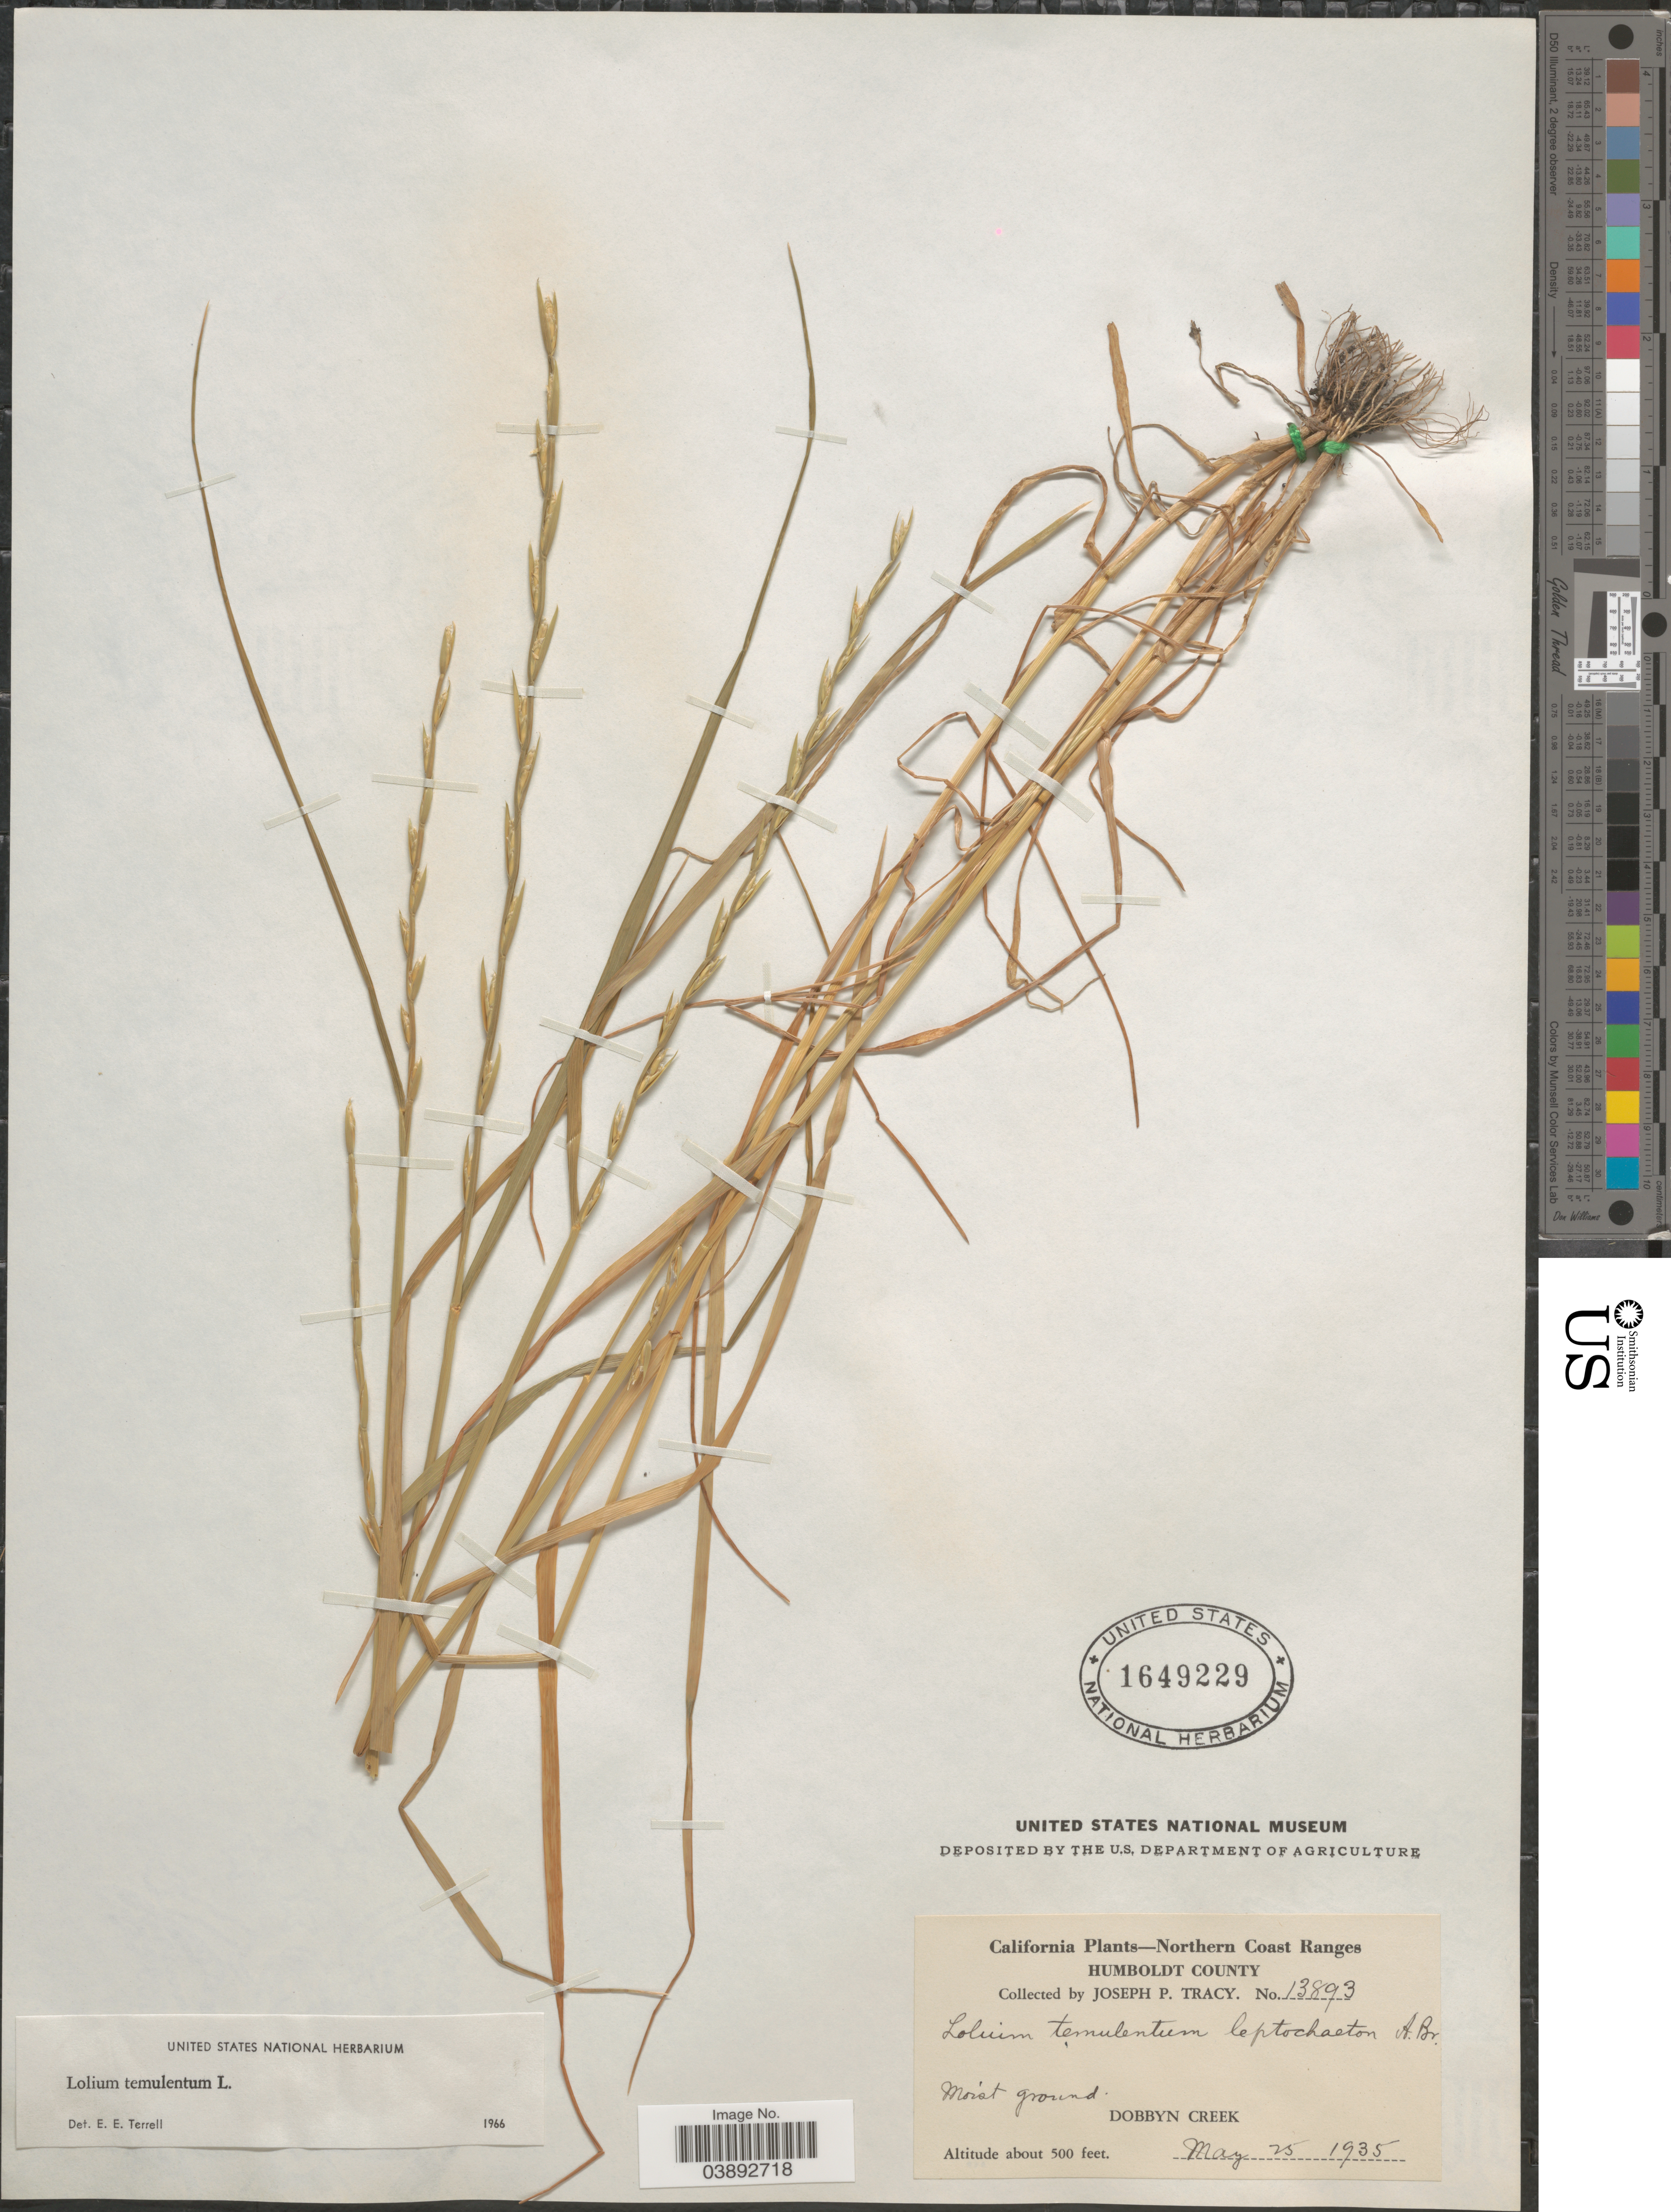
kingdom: Plantae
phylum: Tracheophyta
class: Liliopsida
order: Poales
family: Poaceae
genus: Lolium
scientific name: Lolium temulentum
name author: L.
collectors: J. Tracy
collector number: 13893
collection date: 1935-05-25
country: United States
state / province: California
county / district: Humboldt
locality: Northern Coast Ranges. Humboldt County. Dobbyn Creek.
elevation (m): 152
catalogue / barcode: US 1649229